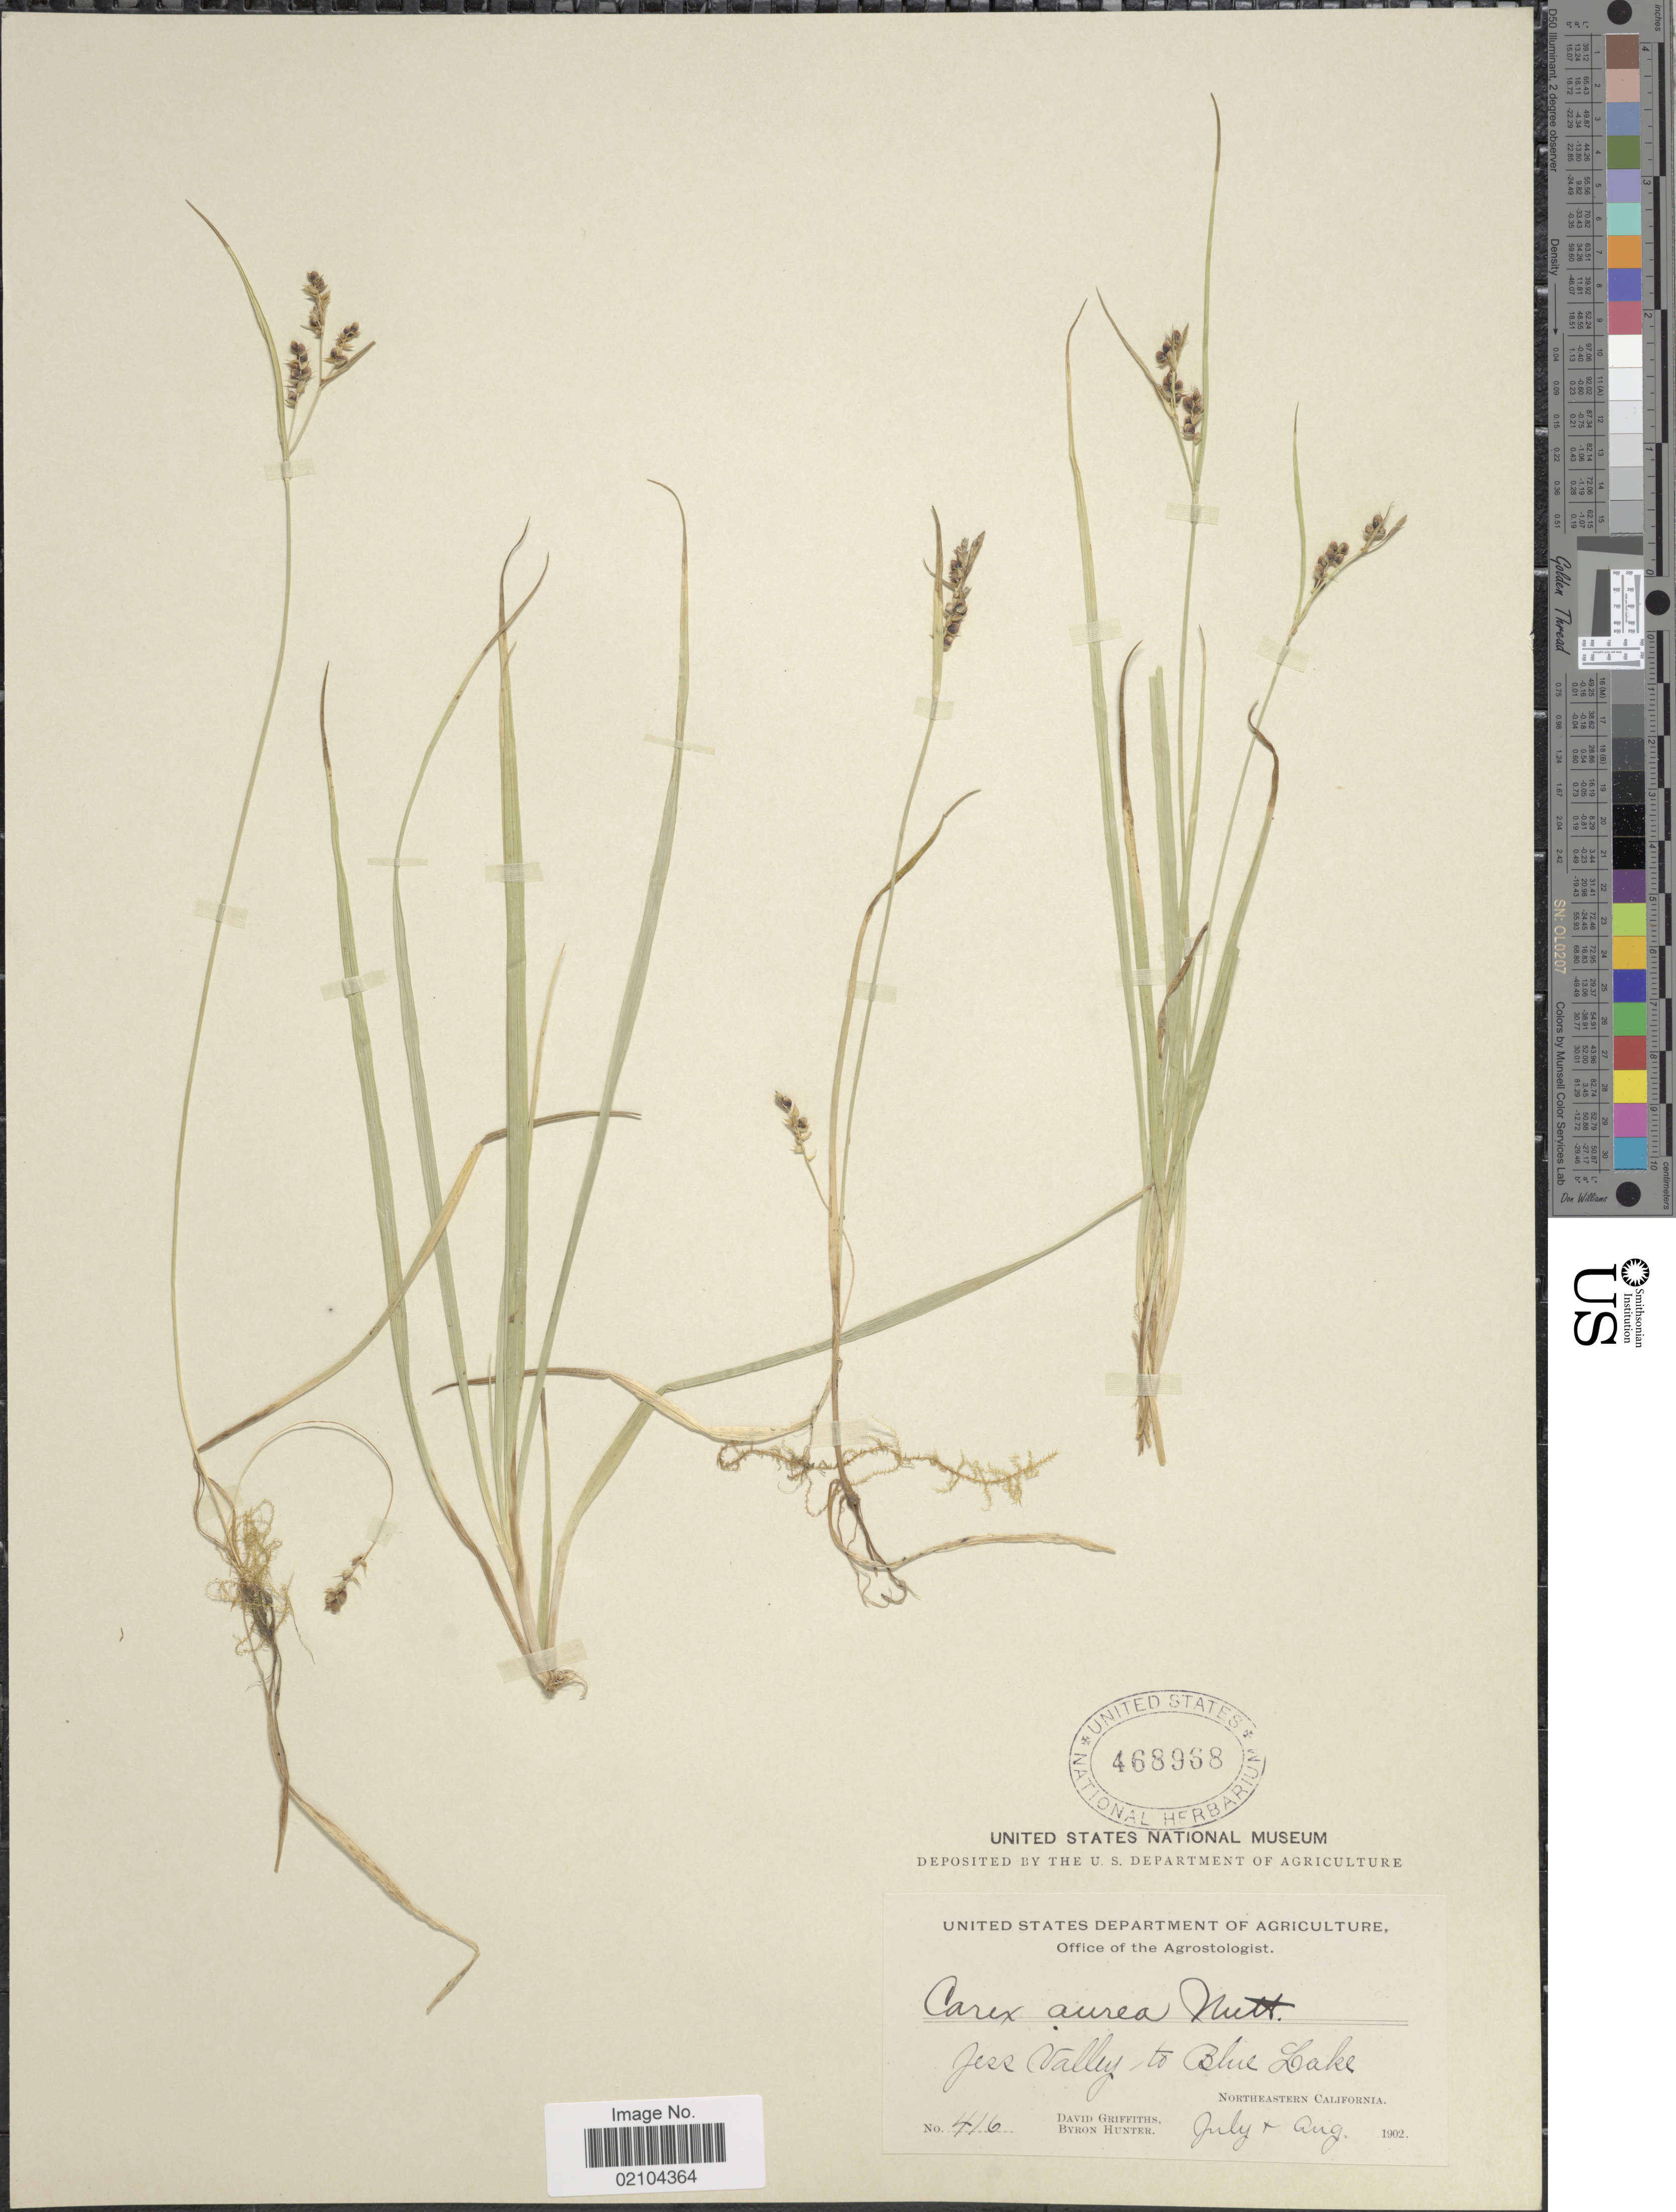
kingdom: Plantae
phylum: Tracheophyta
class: Liliopsida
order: Poales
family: Cyperaceae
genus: Carex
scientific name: Carex aurea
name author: Nutt.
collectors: D. Griffiths & B. Hunter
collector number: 416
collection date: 1902-07/1902-08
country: United States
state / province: California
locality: Northeastern California, Jess Valley to Blue Lake.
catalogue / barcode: US 468968